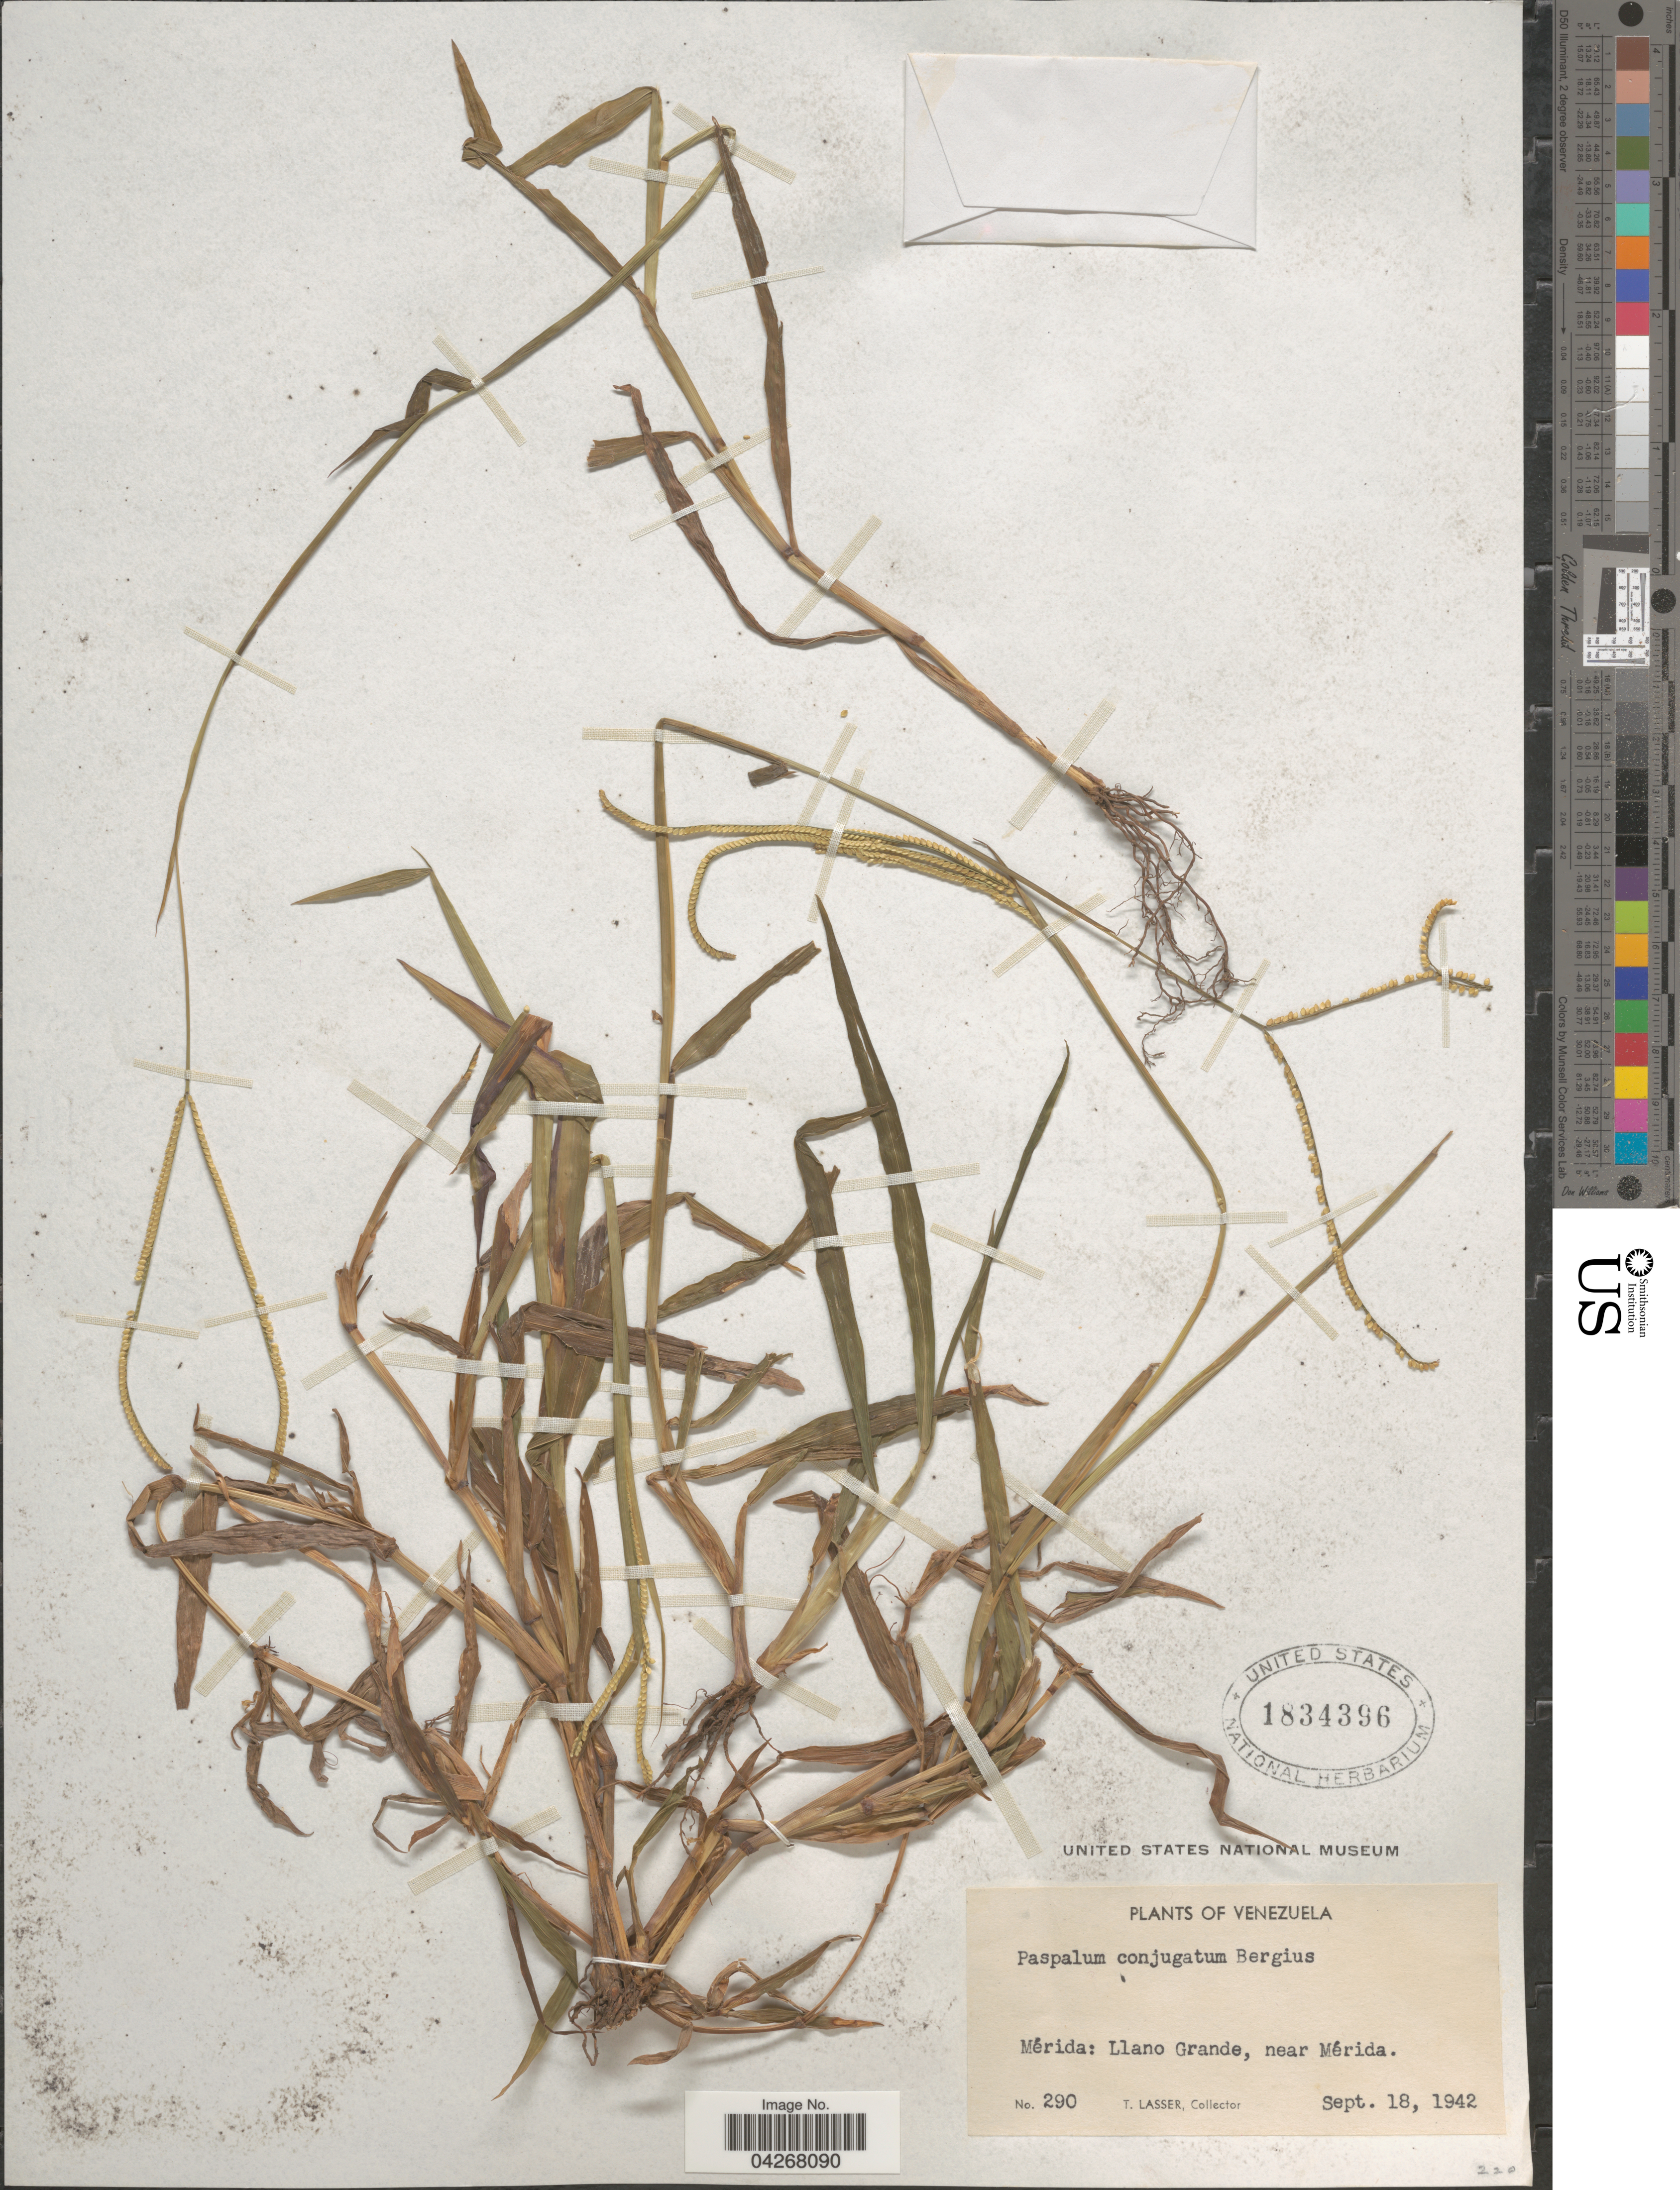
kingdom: Plantae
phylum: Tracheophyta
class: Liliopsida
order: Poales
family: Poaceae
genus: Paspalum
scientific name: Paspalum conjugatum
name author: P.J. Bergius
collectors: T. Lasser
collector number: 290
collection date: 1942-09-18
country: Venezuela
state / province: Merida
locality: Llano Grande, near Mérida.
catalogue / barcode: US 1834396